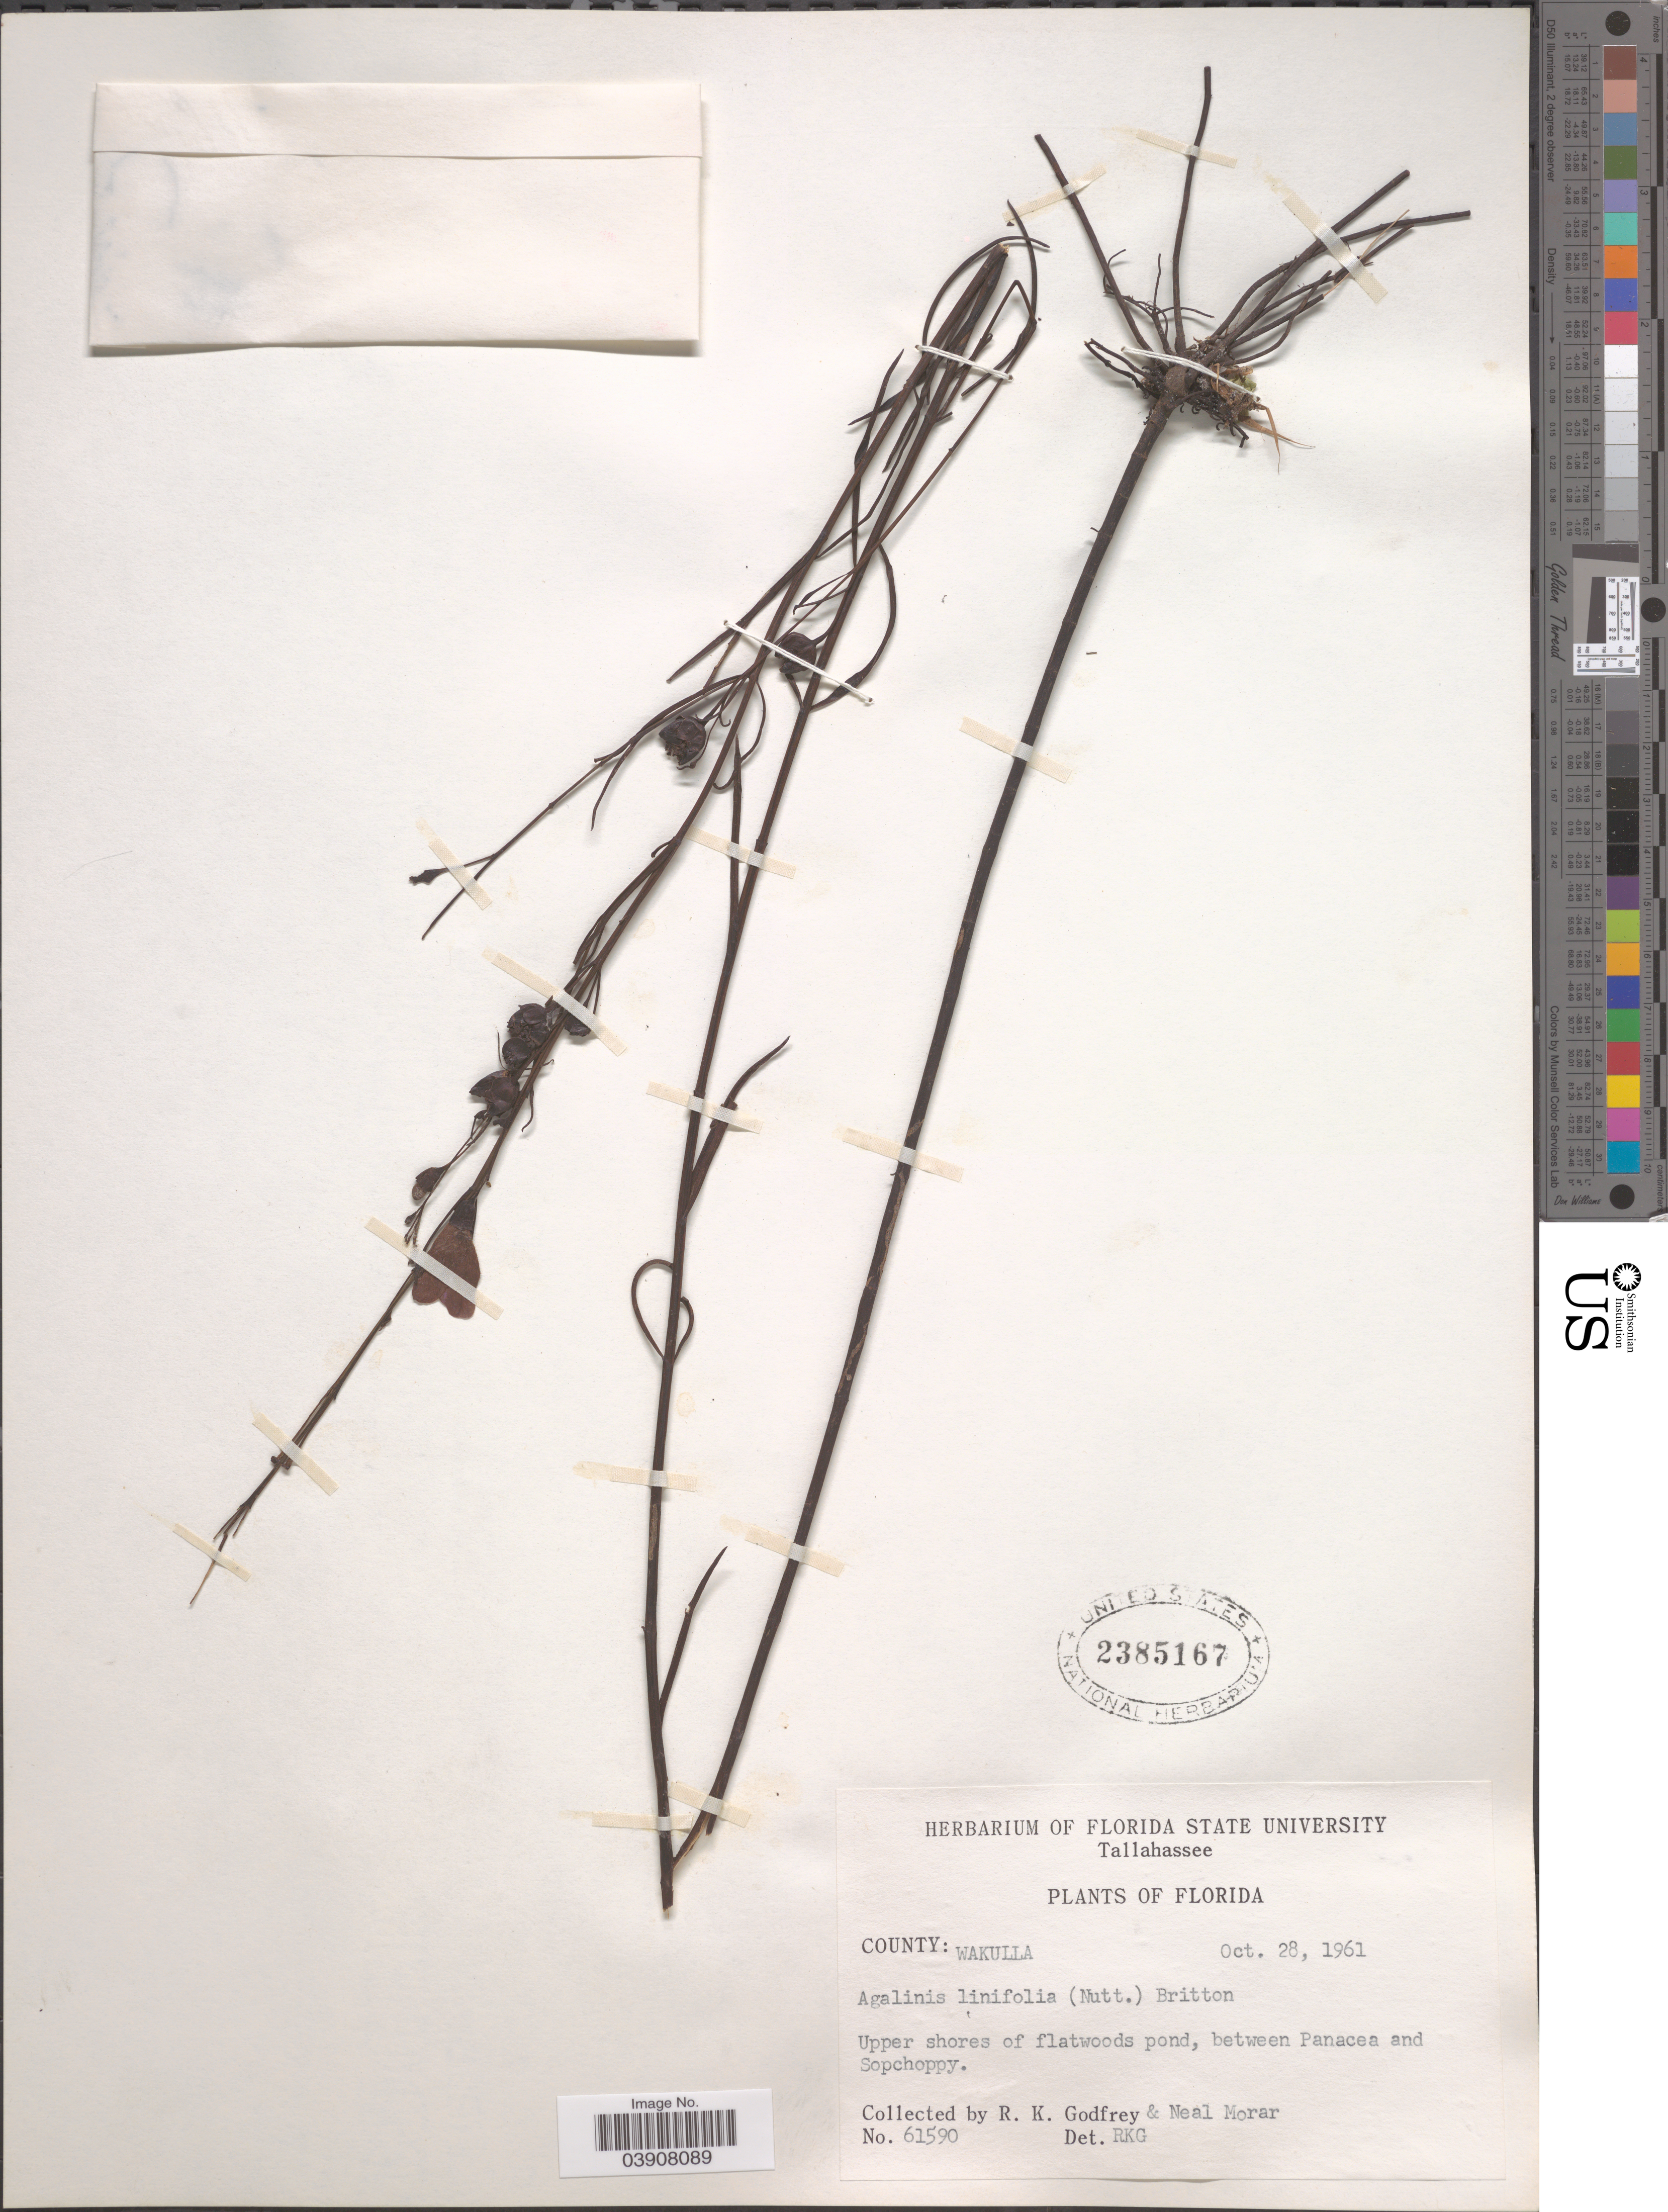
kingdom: Plantae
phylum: Tracheophyta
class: Magnoliopsida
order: Lamiales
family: Orobanchaceae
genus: Agalinis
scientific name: Agalinis linifolia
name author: (Nutt.) Britton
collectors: R. K. Godfrey & N. Morar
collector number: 61590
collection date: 1961-10-28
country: United States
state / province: Florida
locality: County: Wakulla.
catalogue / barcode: US 2385167